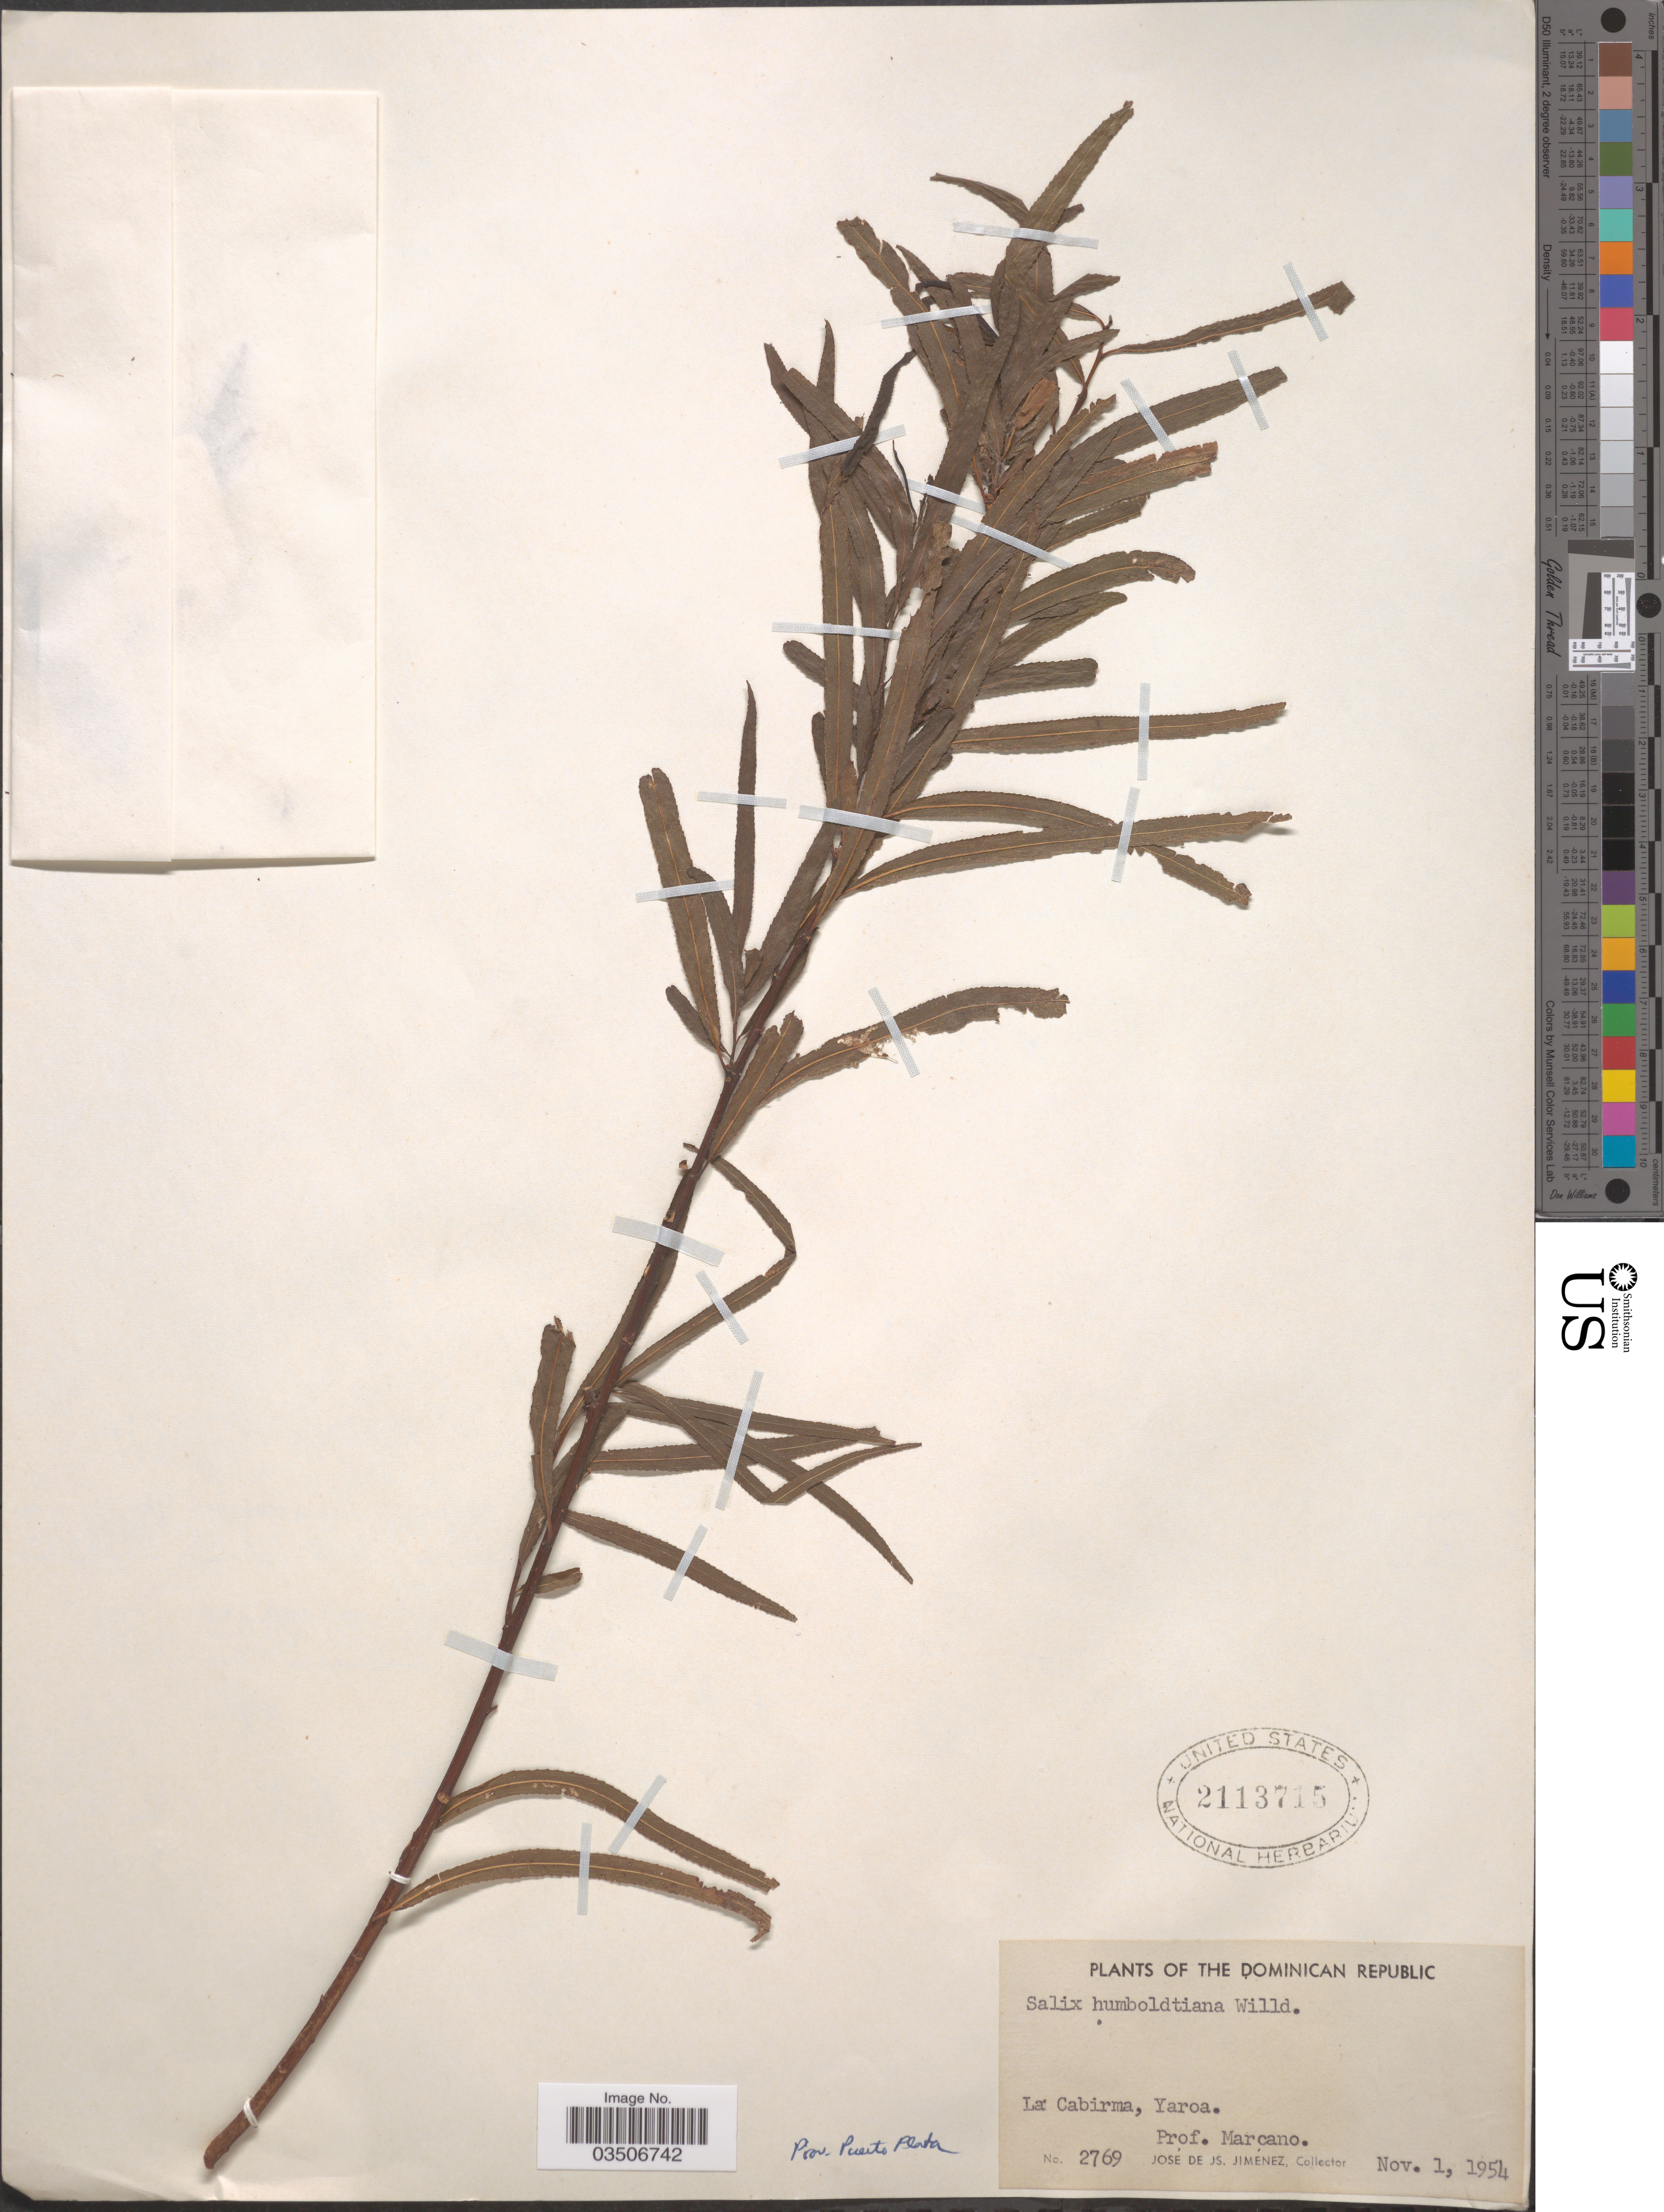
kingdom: Plantae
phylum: Tracheophyta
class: Magnoliopsida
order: Malpighiales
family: Salicaceae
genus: Salix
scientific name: Salix humboldtiana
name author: Willd.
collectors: P. Marcano & J. J. Jiménez Almonte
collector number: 2769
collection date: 1954-11-01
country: Dominican Republic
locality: La Cabirma, Yaroa.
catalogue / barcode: US 2113715